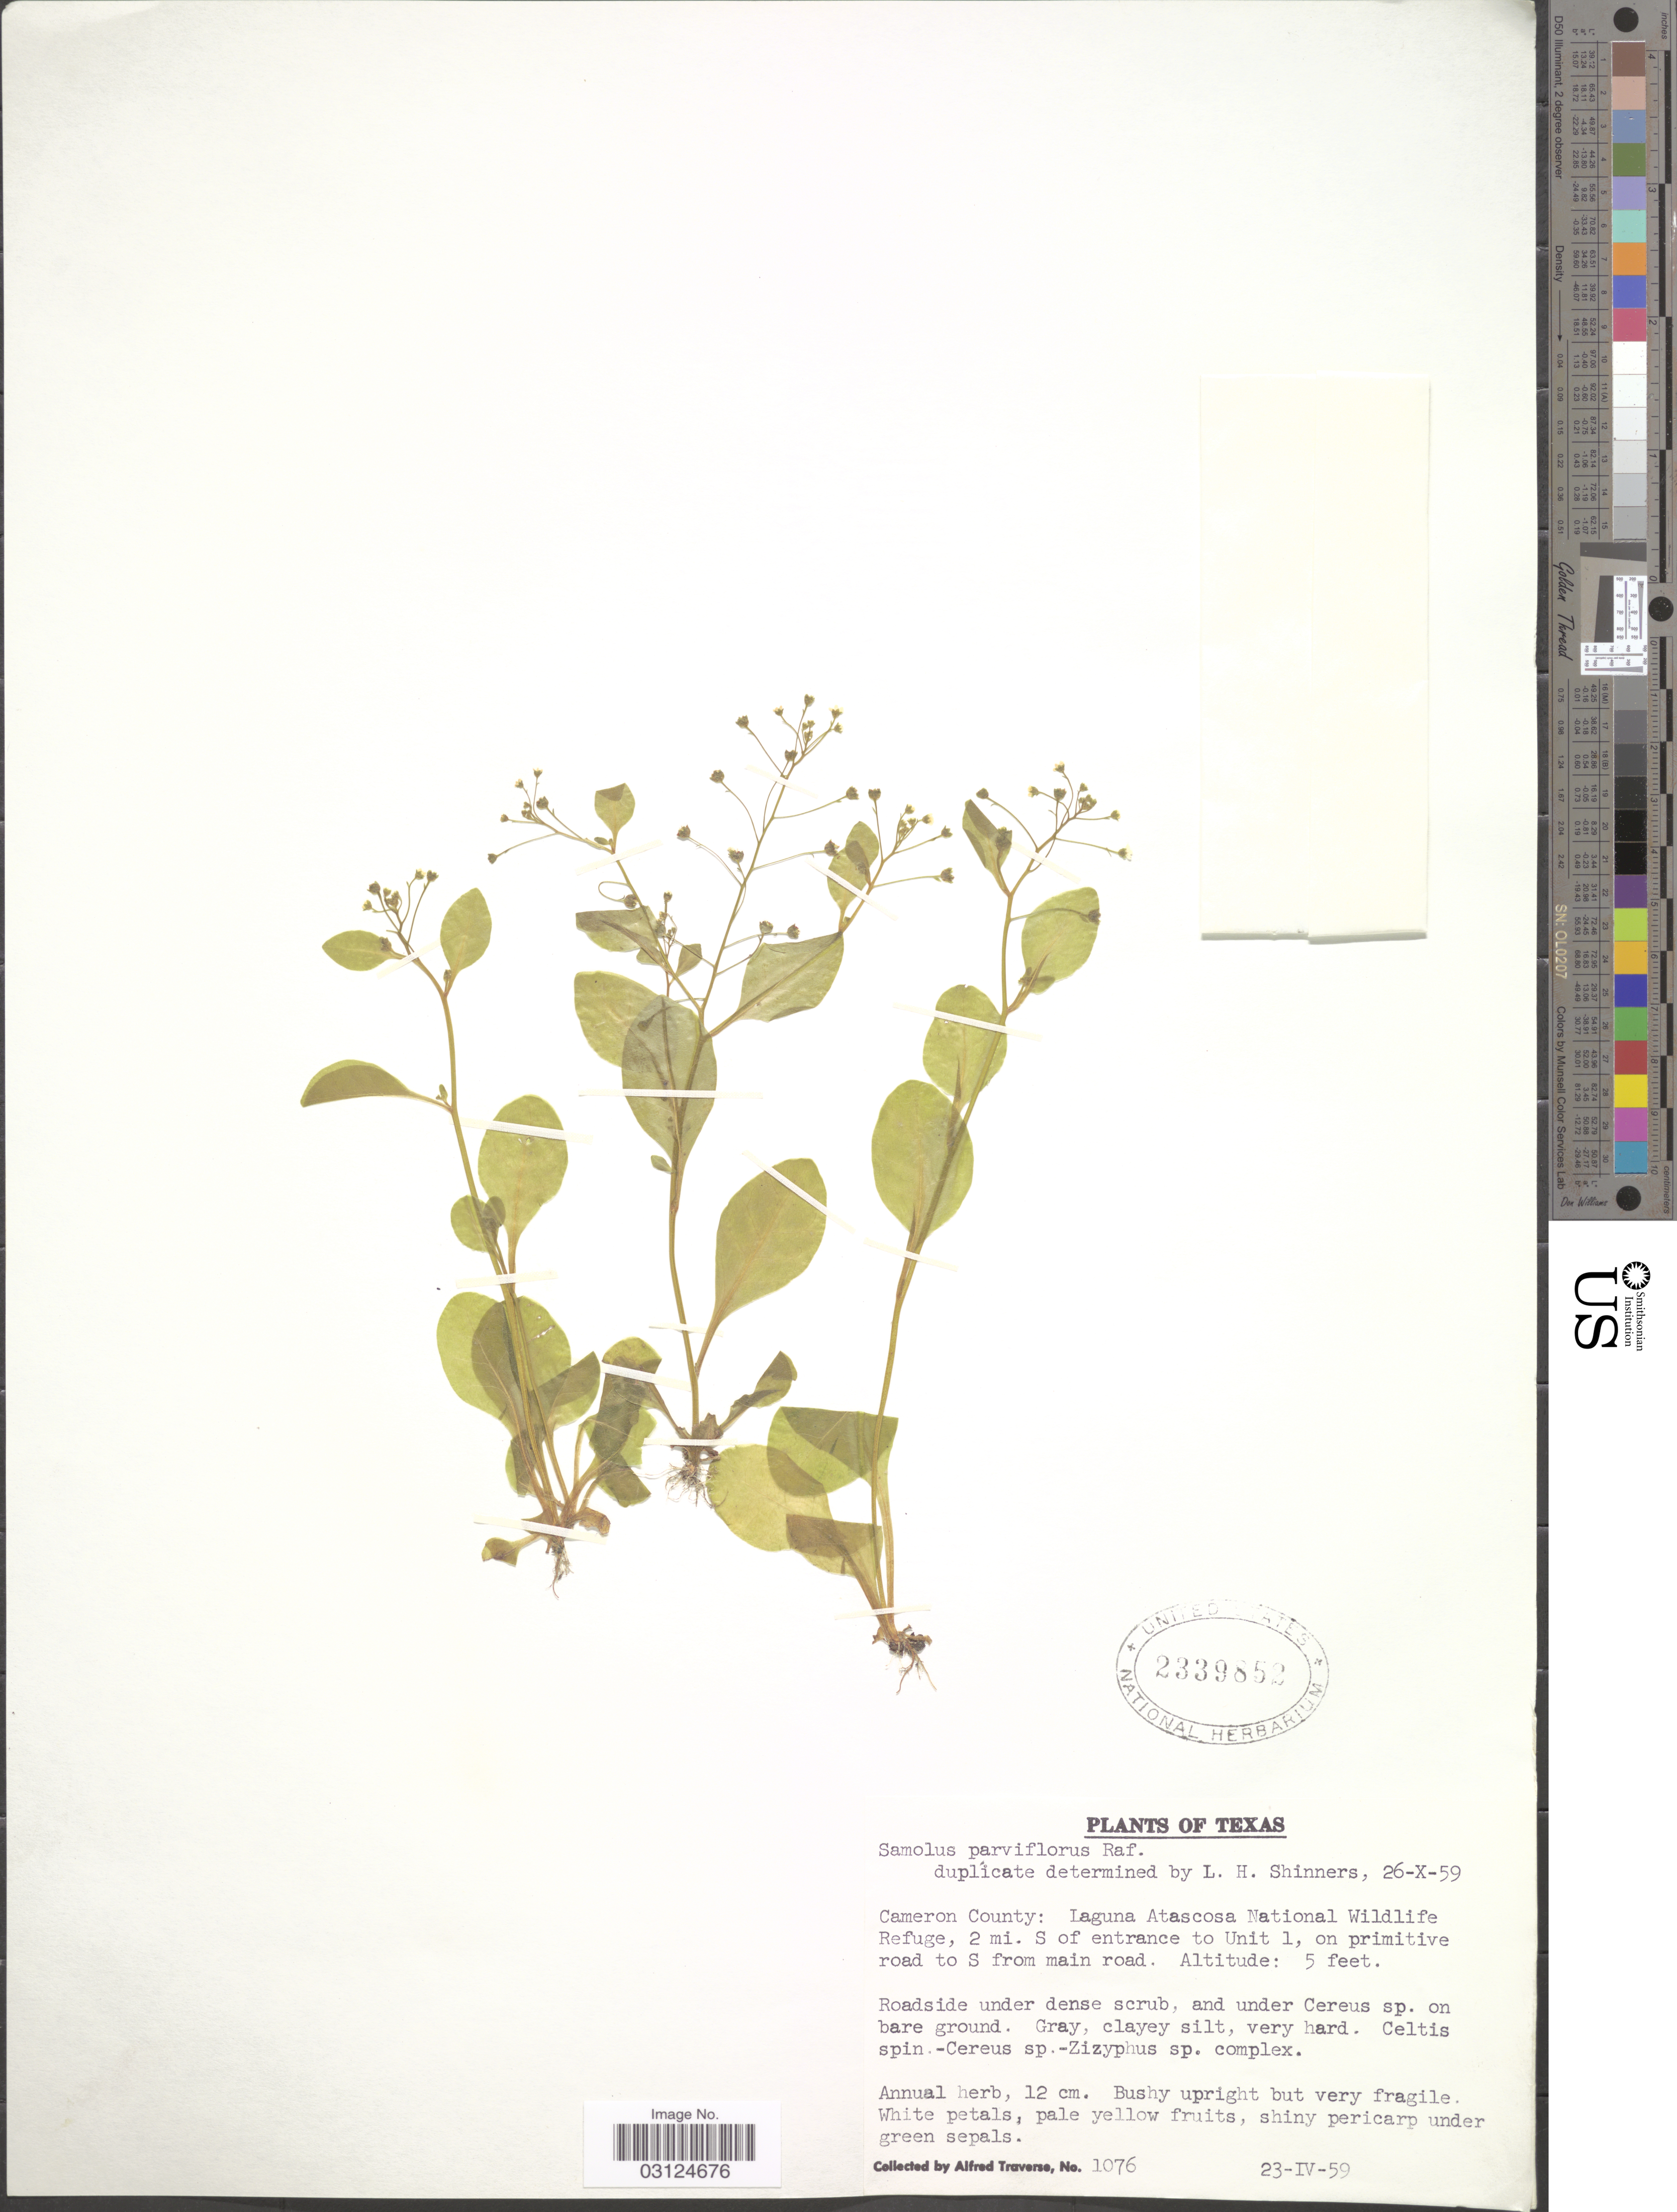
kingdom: Plantae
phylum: Tracheophyta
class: Magnoliopsida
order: Ericales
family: Primulaceae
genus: Samolus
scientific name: Samolus parviflorus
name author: Raf.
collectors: A. Traverse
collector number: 1076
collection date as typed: Transcribed d/m/y: 23/4/59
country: United States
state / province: Texas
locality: Cameron County: Laguna Atascosa National Wildlife Refuge, 2 mi. S of entrance to Unit 1, on primitive road to S from main road.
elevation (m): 2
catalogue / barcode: US 2339852